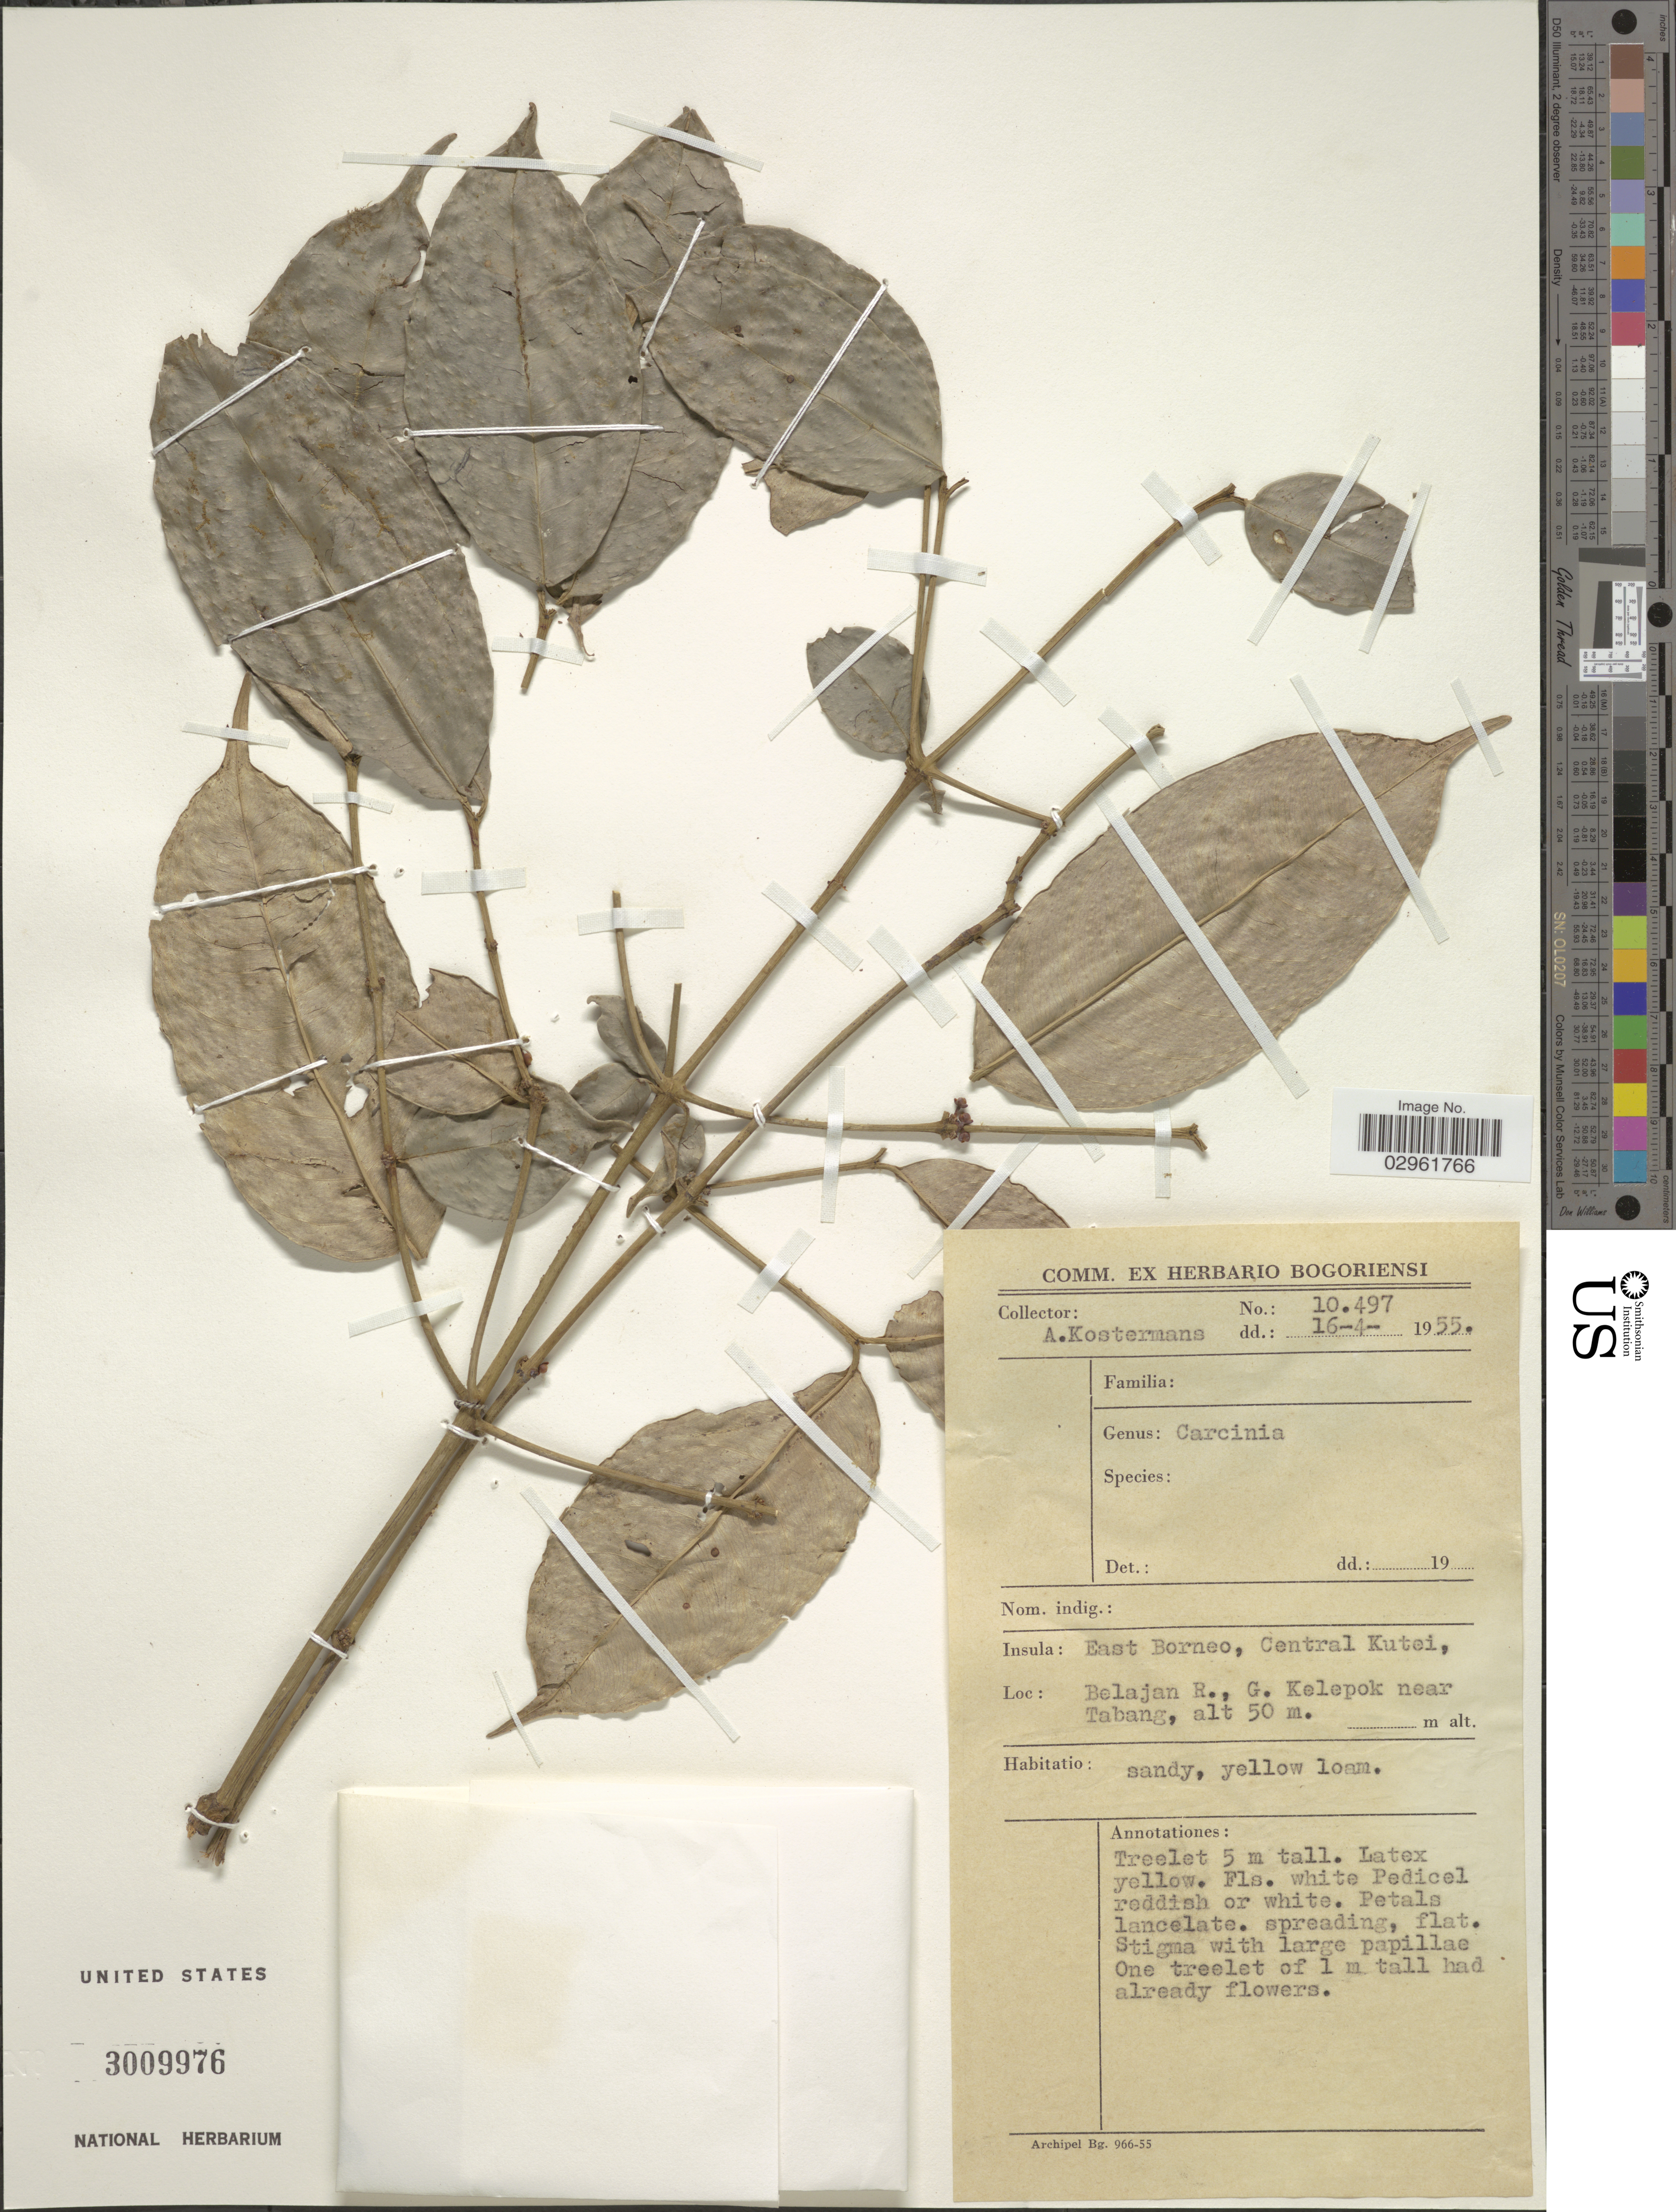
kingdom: Plantae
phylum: Tracheophyta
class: Magnoliopsida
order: Malpighiales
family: Clusiaceae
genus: Garcinia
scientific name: Garcinia sp.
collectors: A. J. G. Kostermans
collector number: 10497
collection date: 1955-04-16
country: Indonesia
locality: Insula: East Borneo, Central Kutei, Belajan R., G. Kelepok near Tabang.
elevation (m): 50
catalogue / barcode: US 3009976